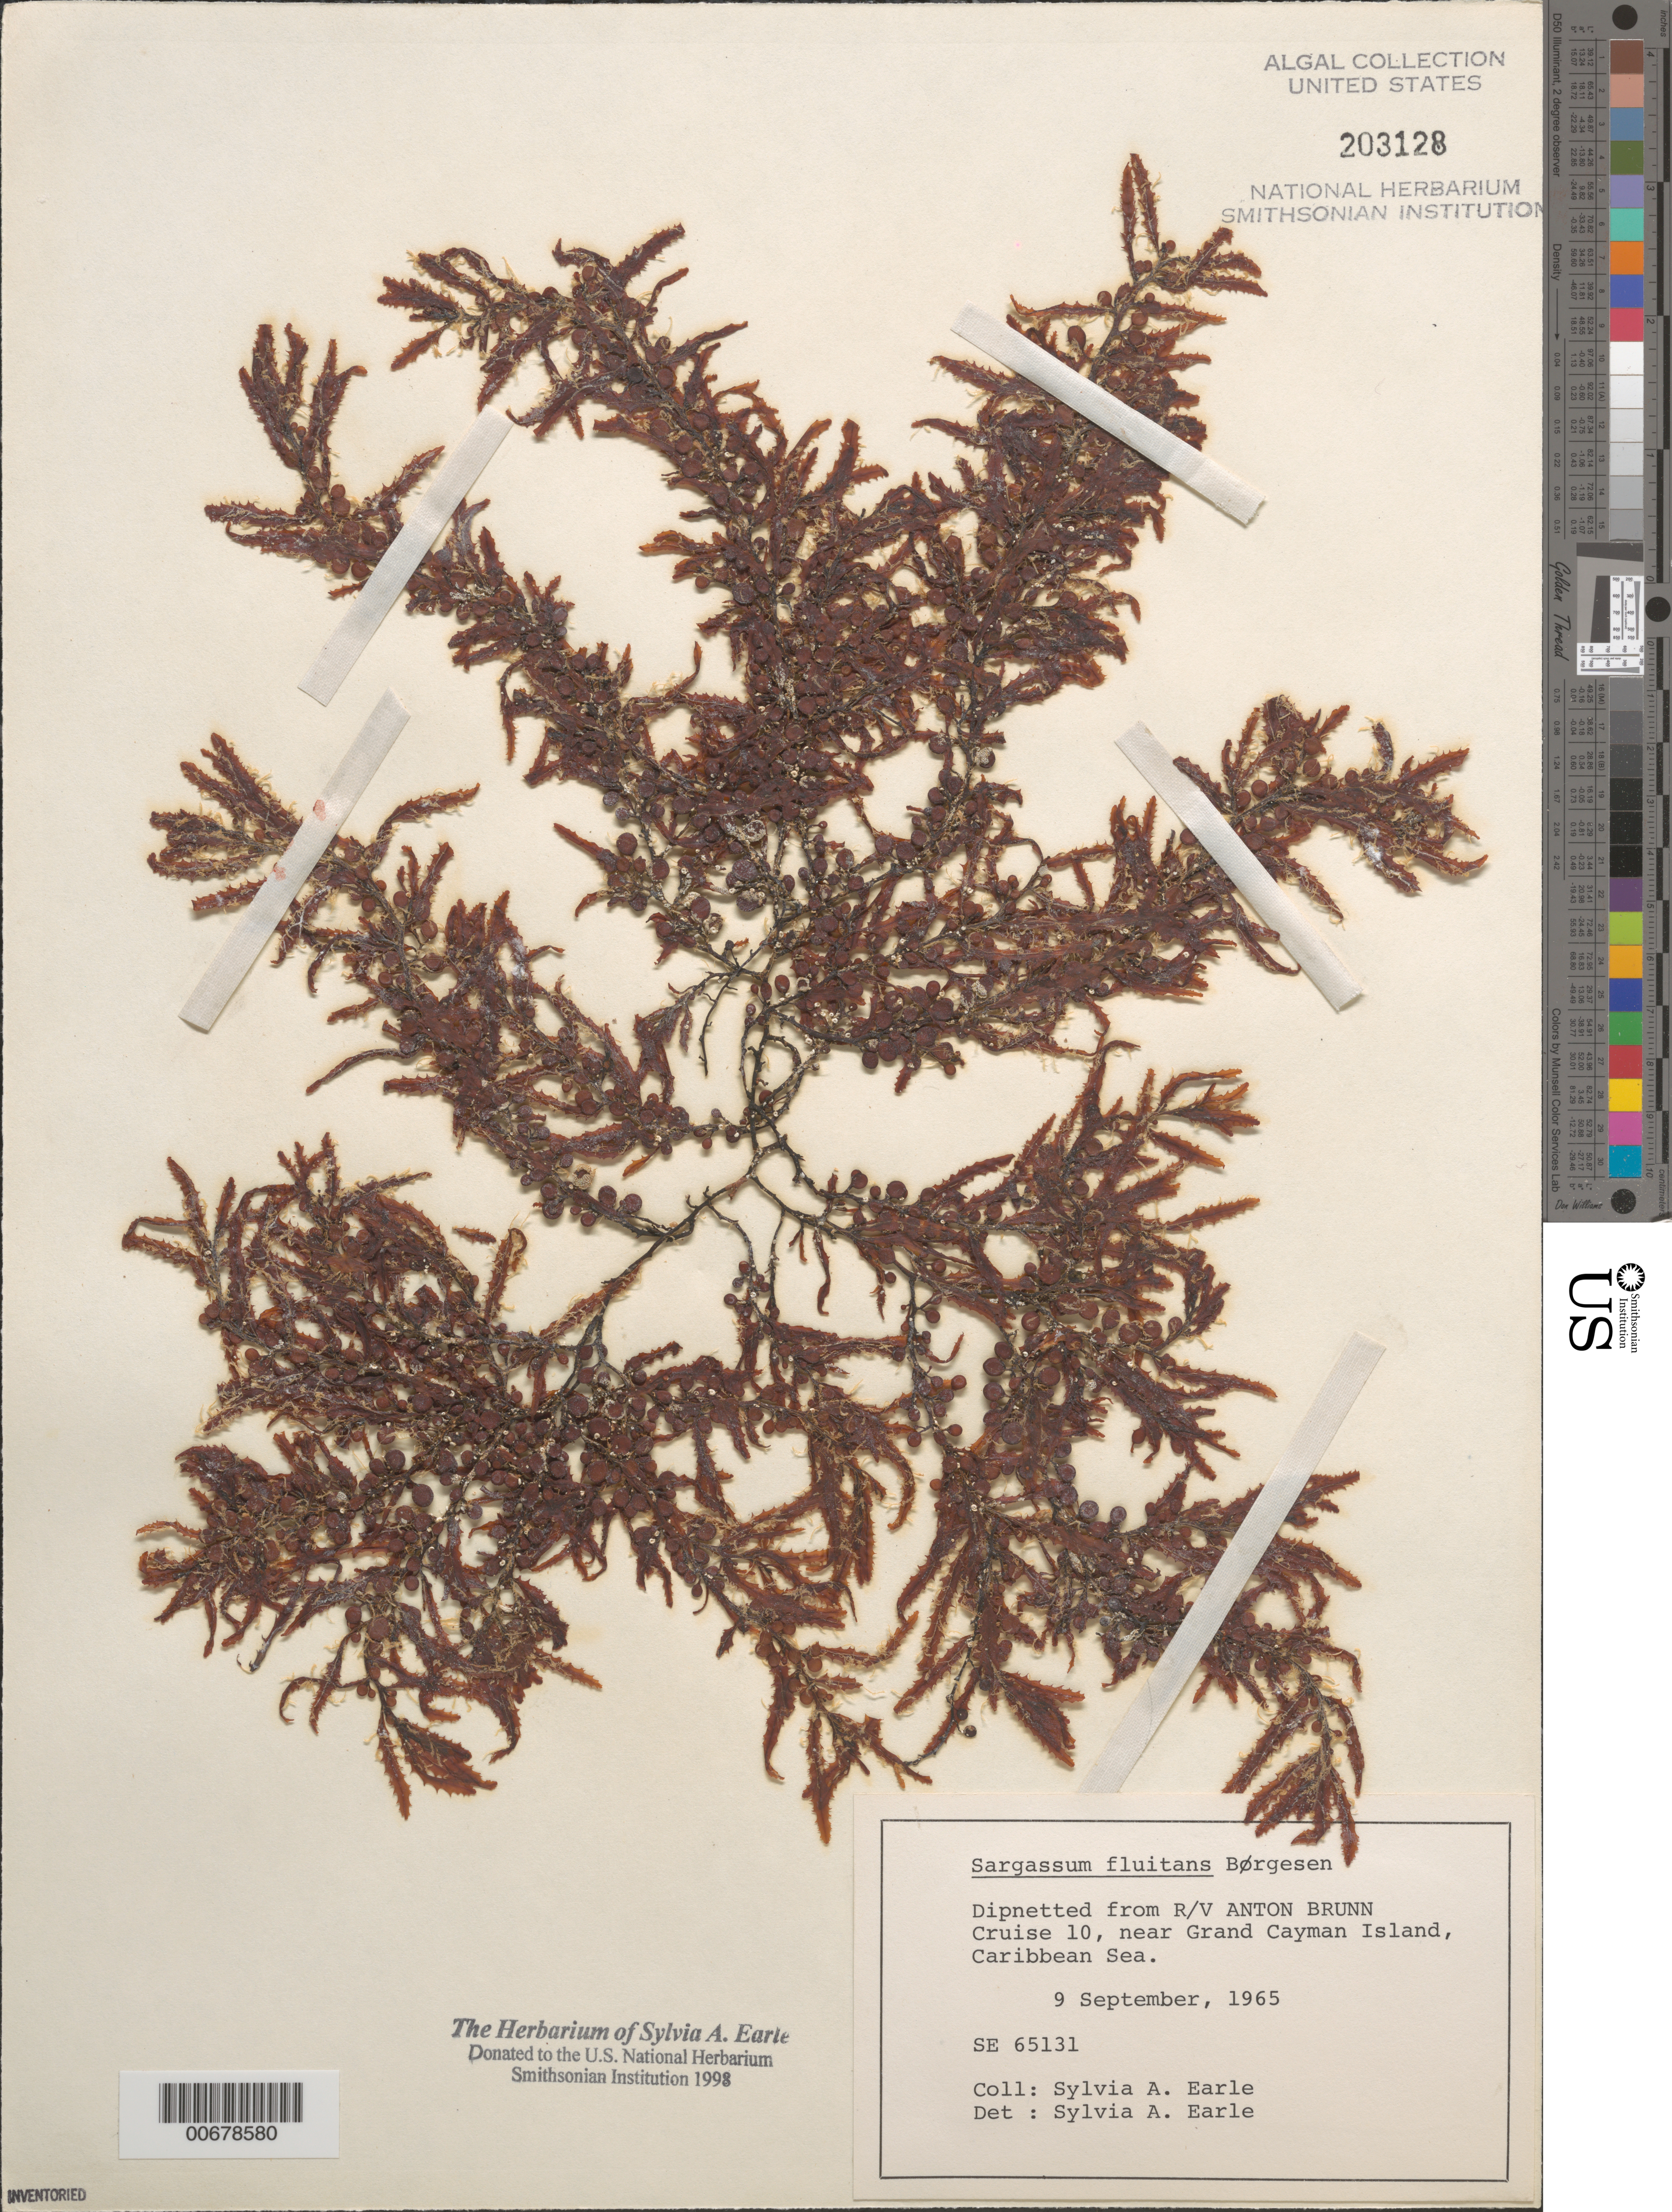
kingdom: Chromista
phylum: Ochrophyta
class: Phaeophyceae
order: Fucales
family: Sargassaceae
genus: Sargassum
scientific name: Sargassum fluitans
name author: (Børgesen) Børgesen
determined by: Earle, S. A.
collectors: S. A. Earle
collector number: SE 65131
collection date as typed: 09 Sep 1965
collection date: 1965-09-09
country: Cayman Islands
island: Grand Cayman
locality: Western Caribbean Sea near Grand Cayman Island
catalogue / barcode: US 203128